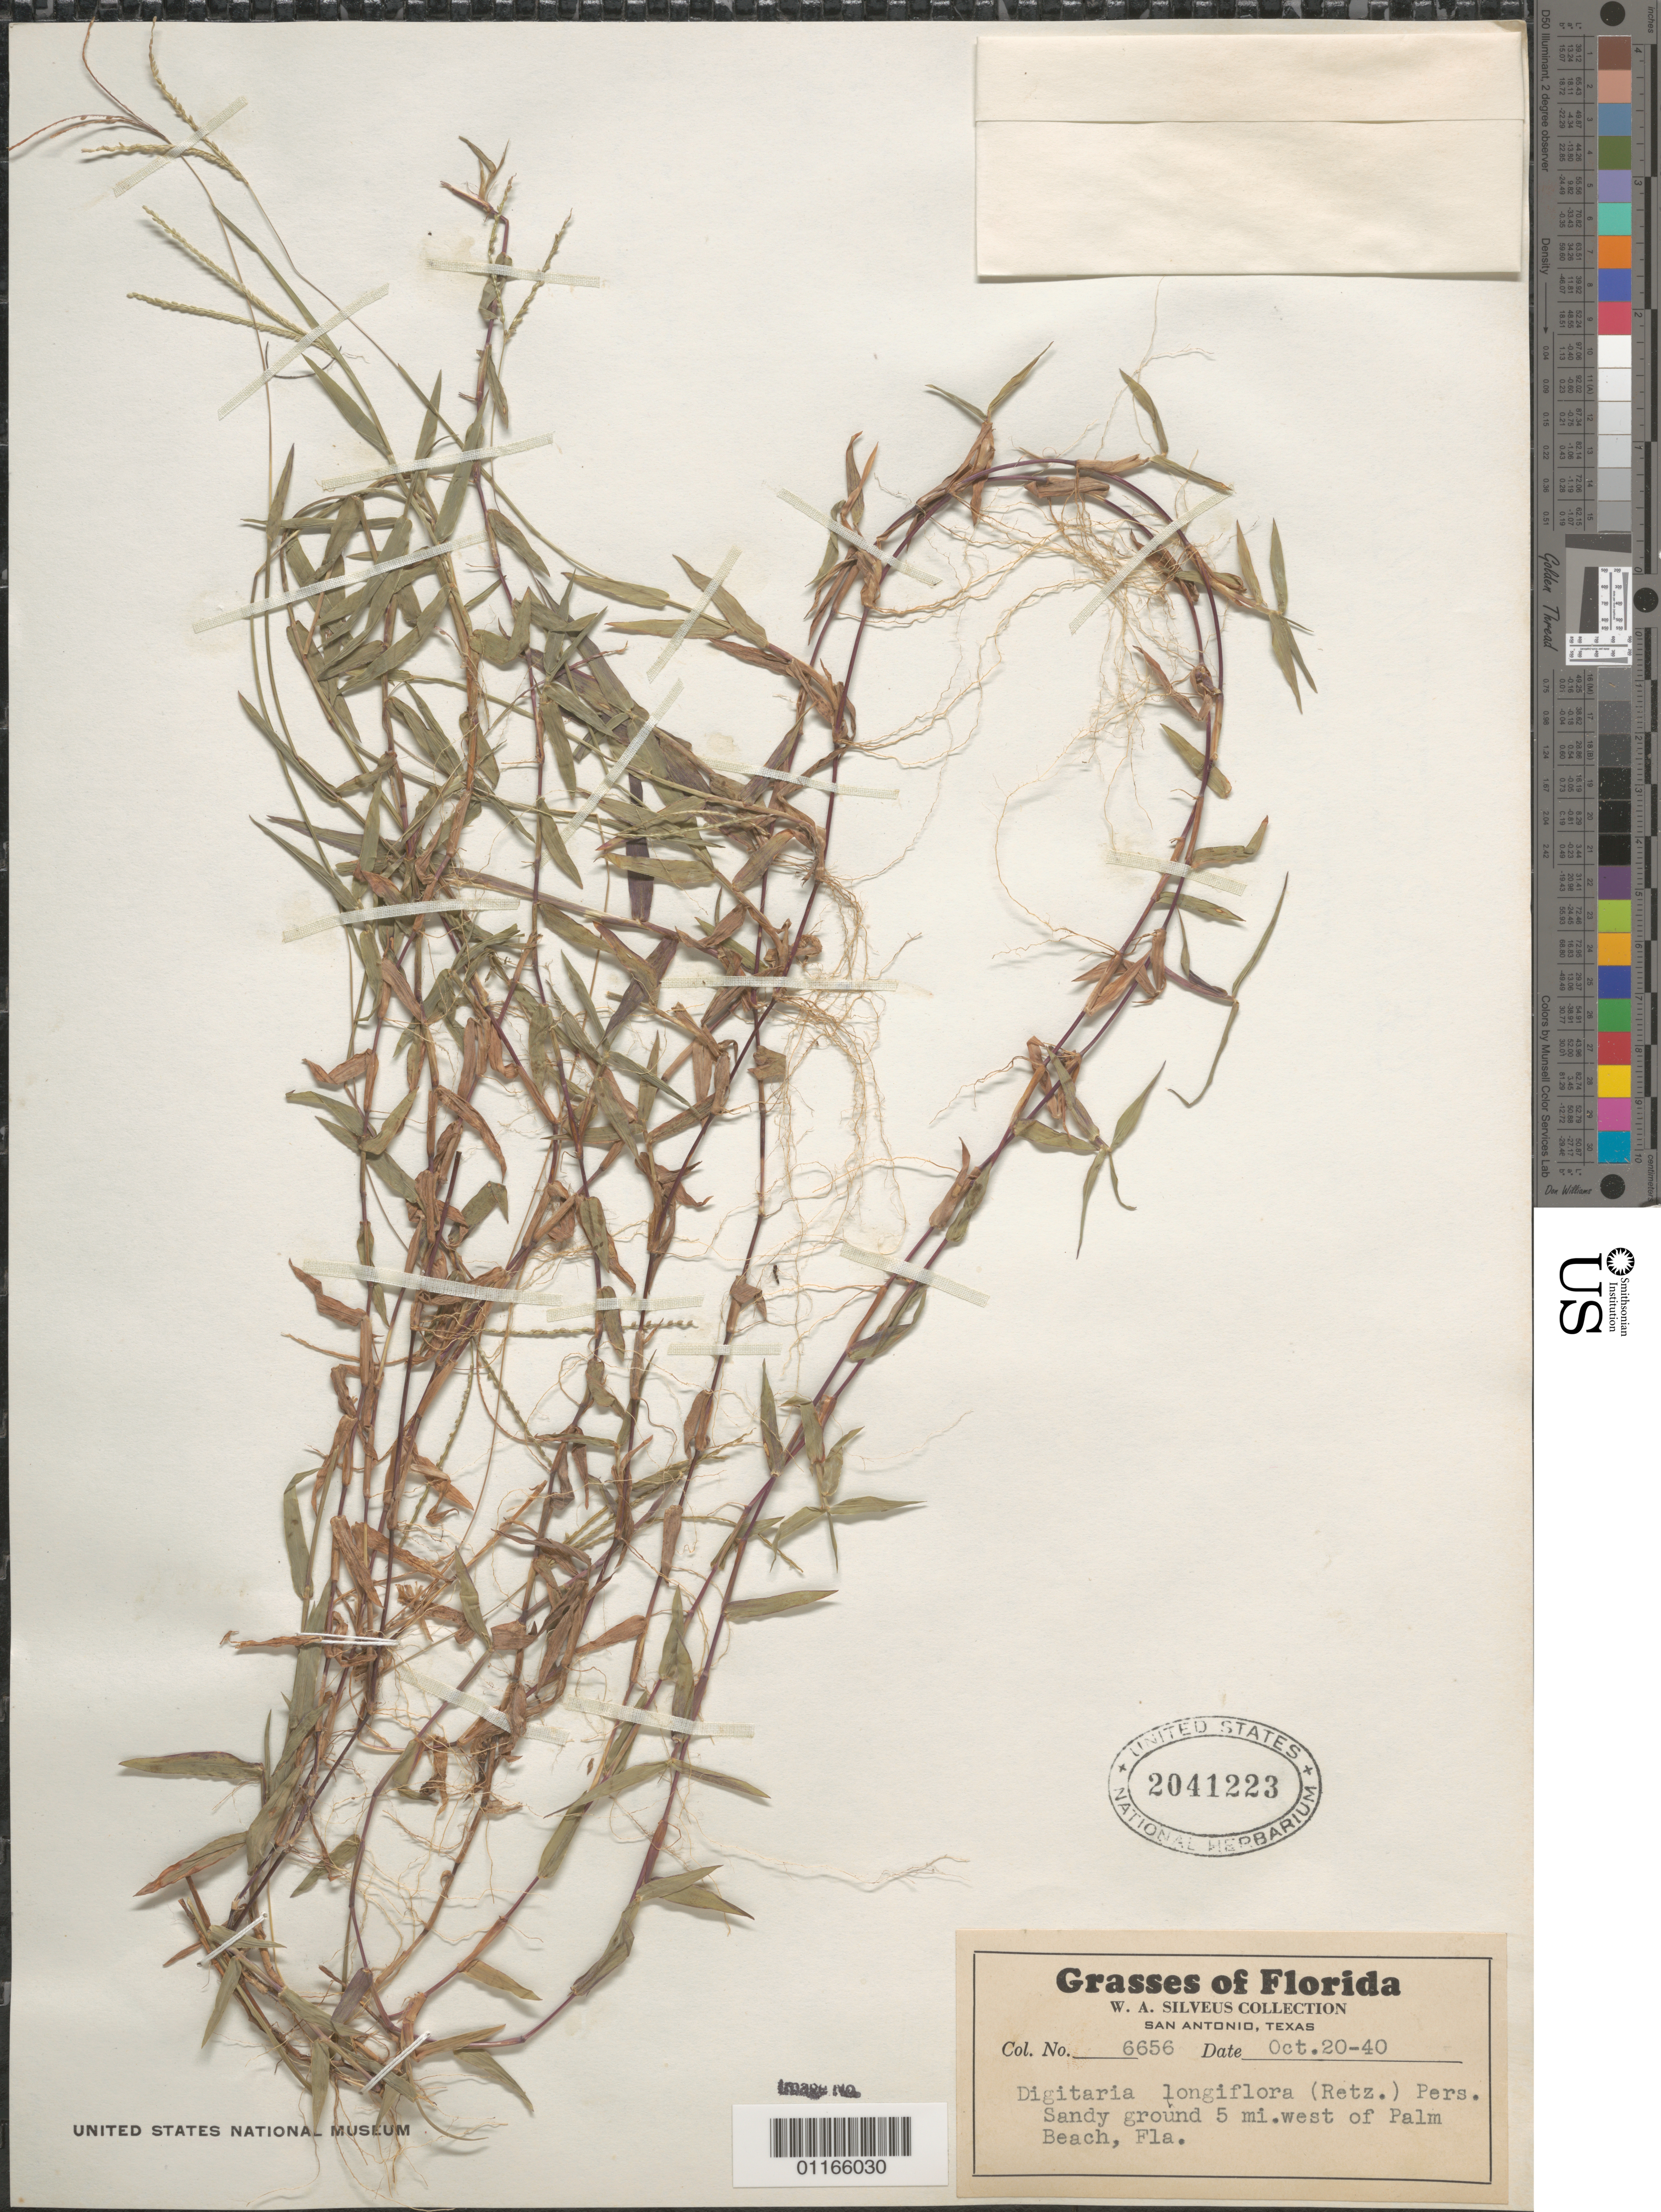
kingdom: Plantae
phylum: Tracheophyta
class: Liliopsida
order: Poales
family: Poaceae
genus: Digitaria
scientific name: Digitaria longiflora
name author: (Retz.) Pers.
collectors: W. Silveus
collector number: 6656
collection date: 1940-10-20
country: United States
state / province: Florida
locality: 5 mi. west of Palm Beach, Fla.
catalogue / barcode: US 2041223